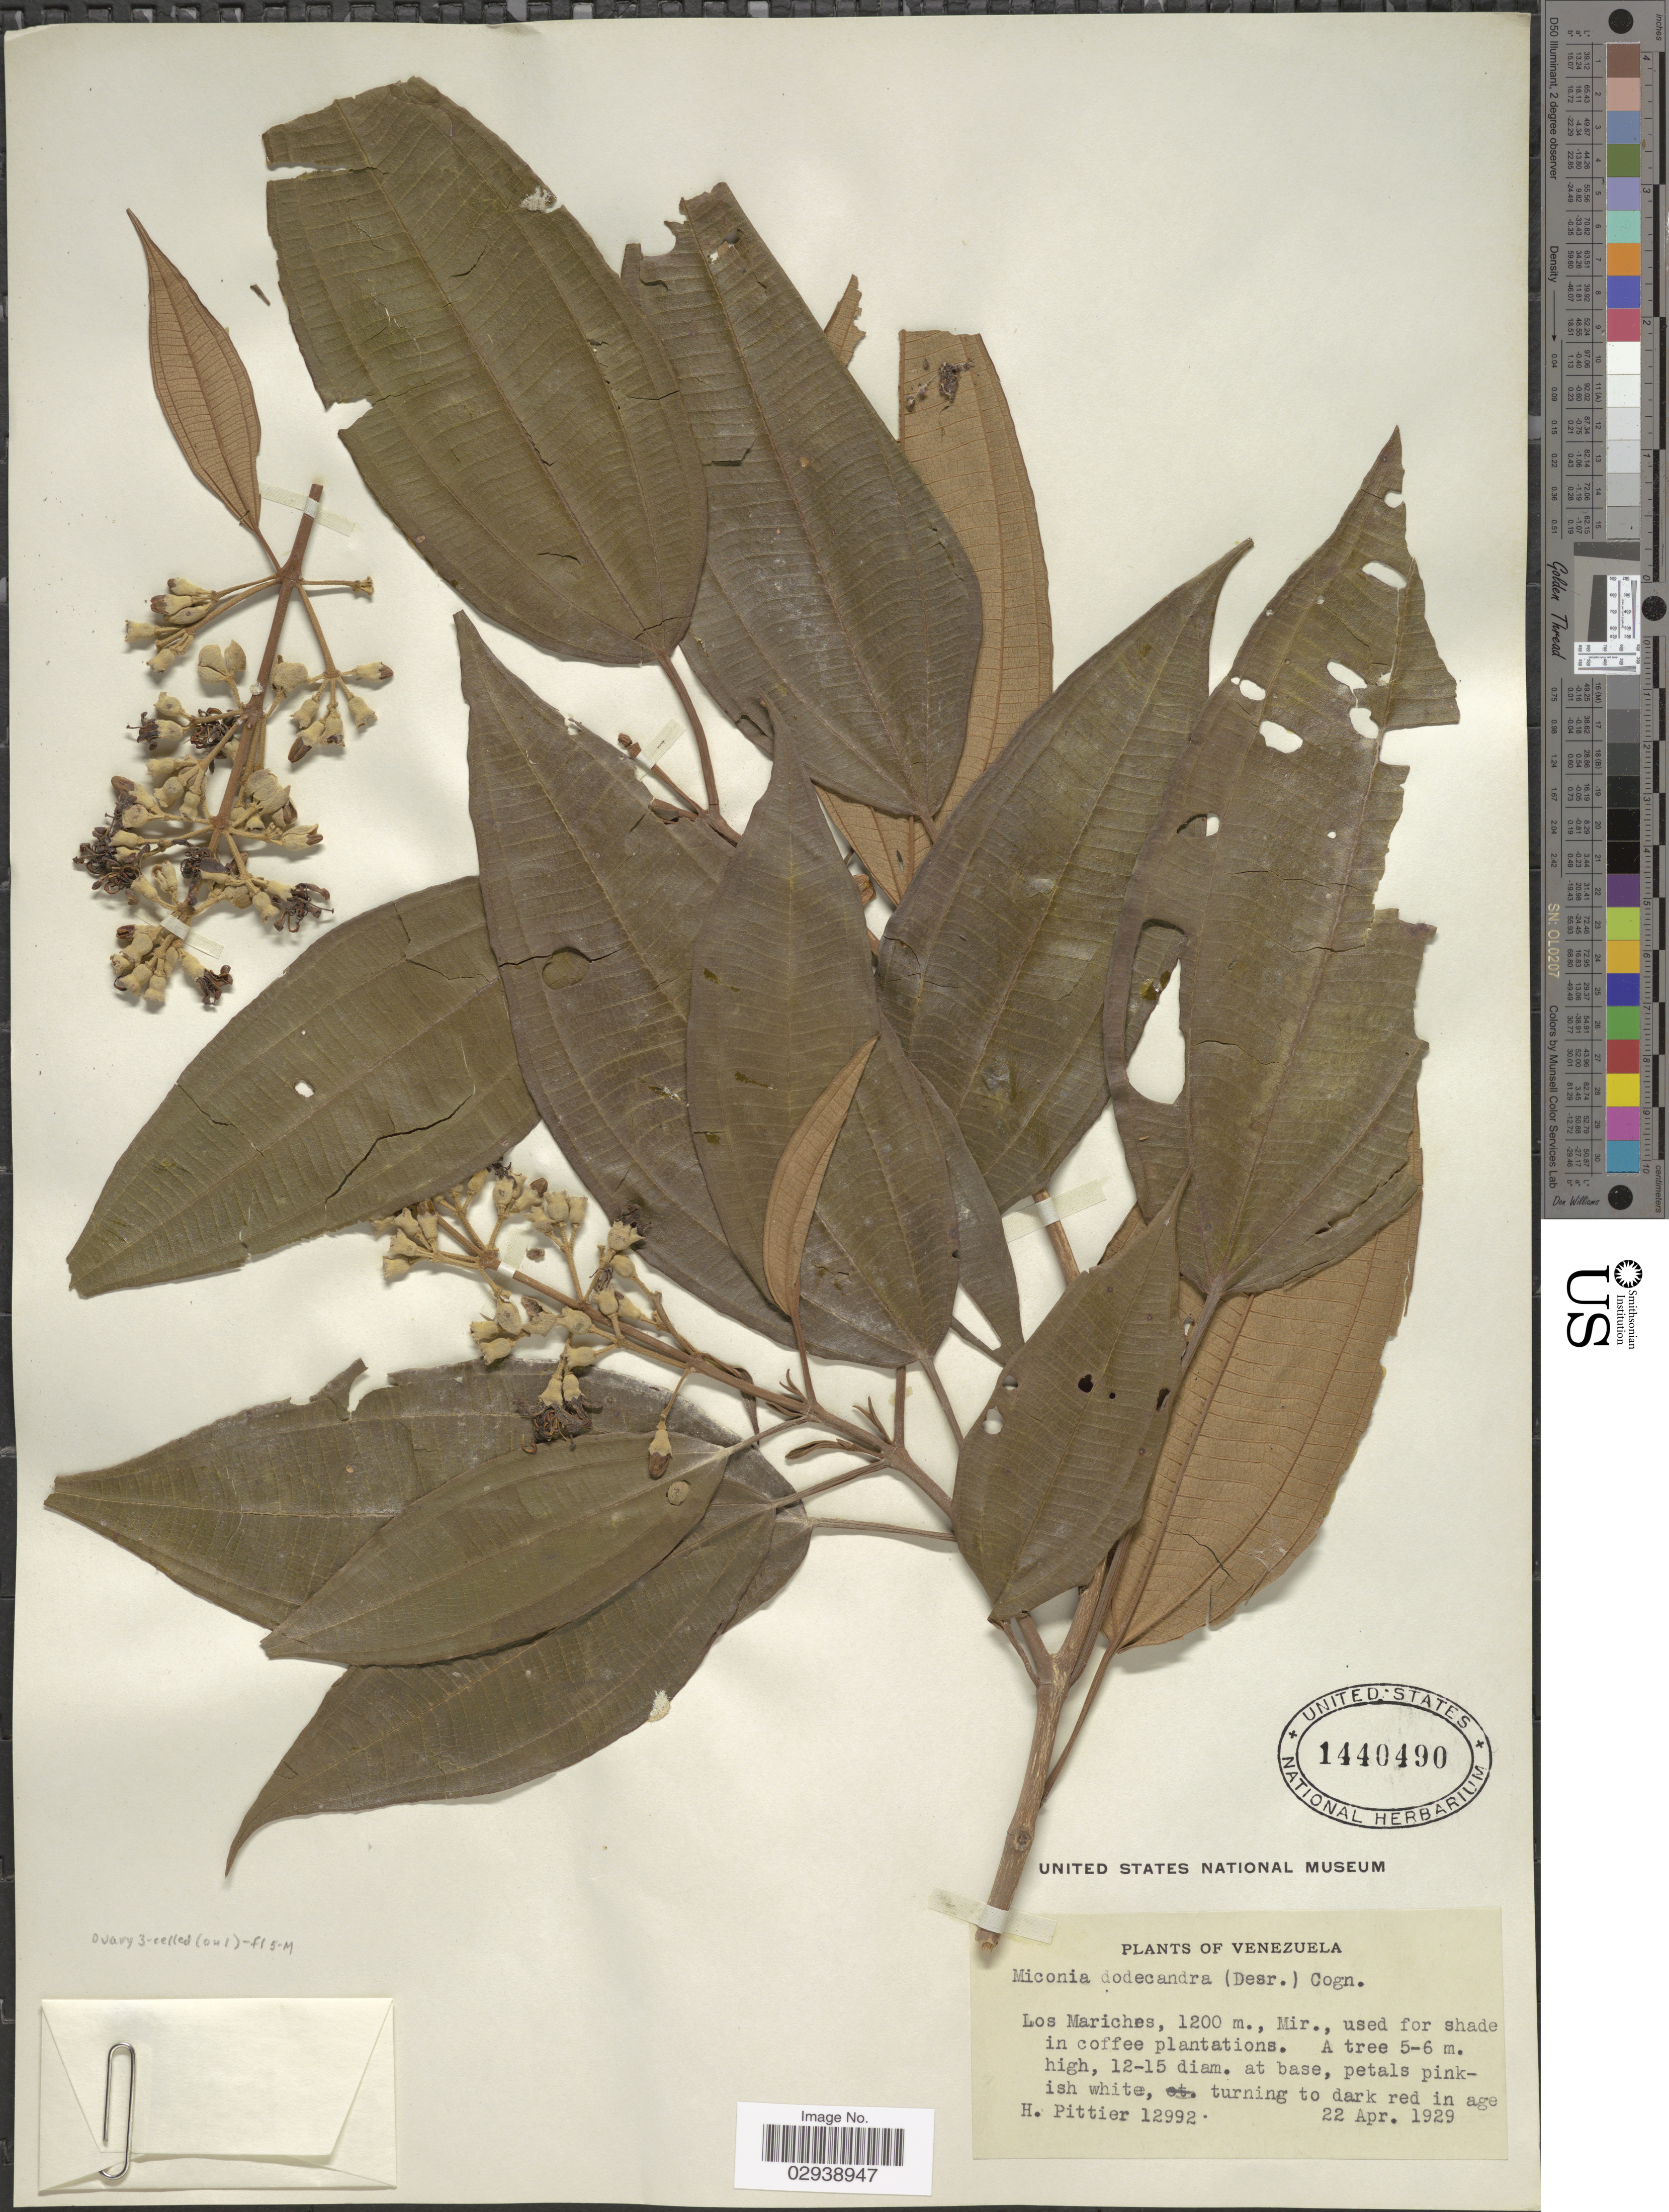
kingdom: Plantae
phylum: Tracheophyta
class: Magnoliopsida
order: Myrtales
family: Melastomataceae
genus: Miconia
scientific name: Miconia dodecandra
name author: Cogn.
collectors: H. F. Pittier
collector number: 12992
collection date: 1929-04-22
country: Venezuela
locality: Los Mariches.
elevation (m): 1200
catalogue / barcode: US 1440490